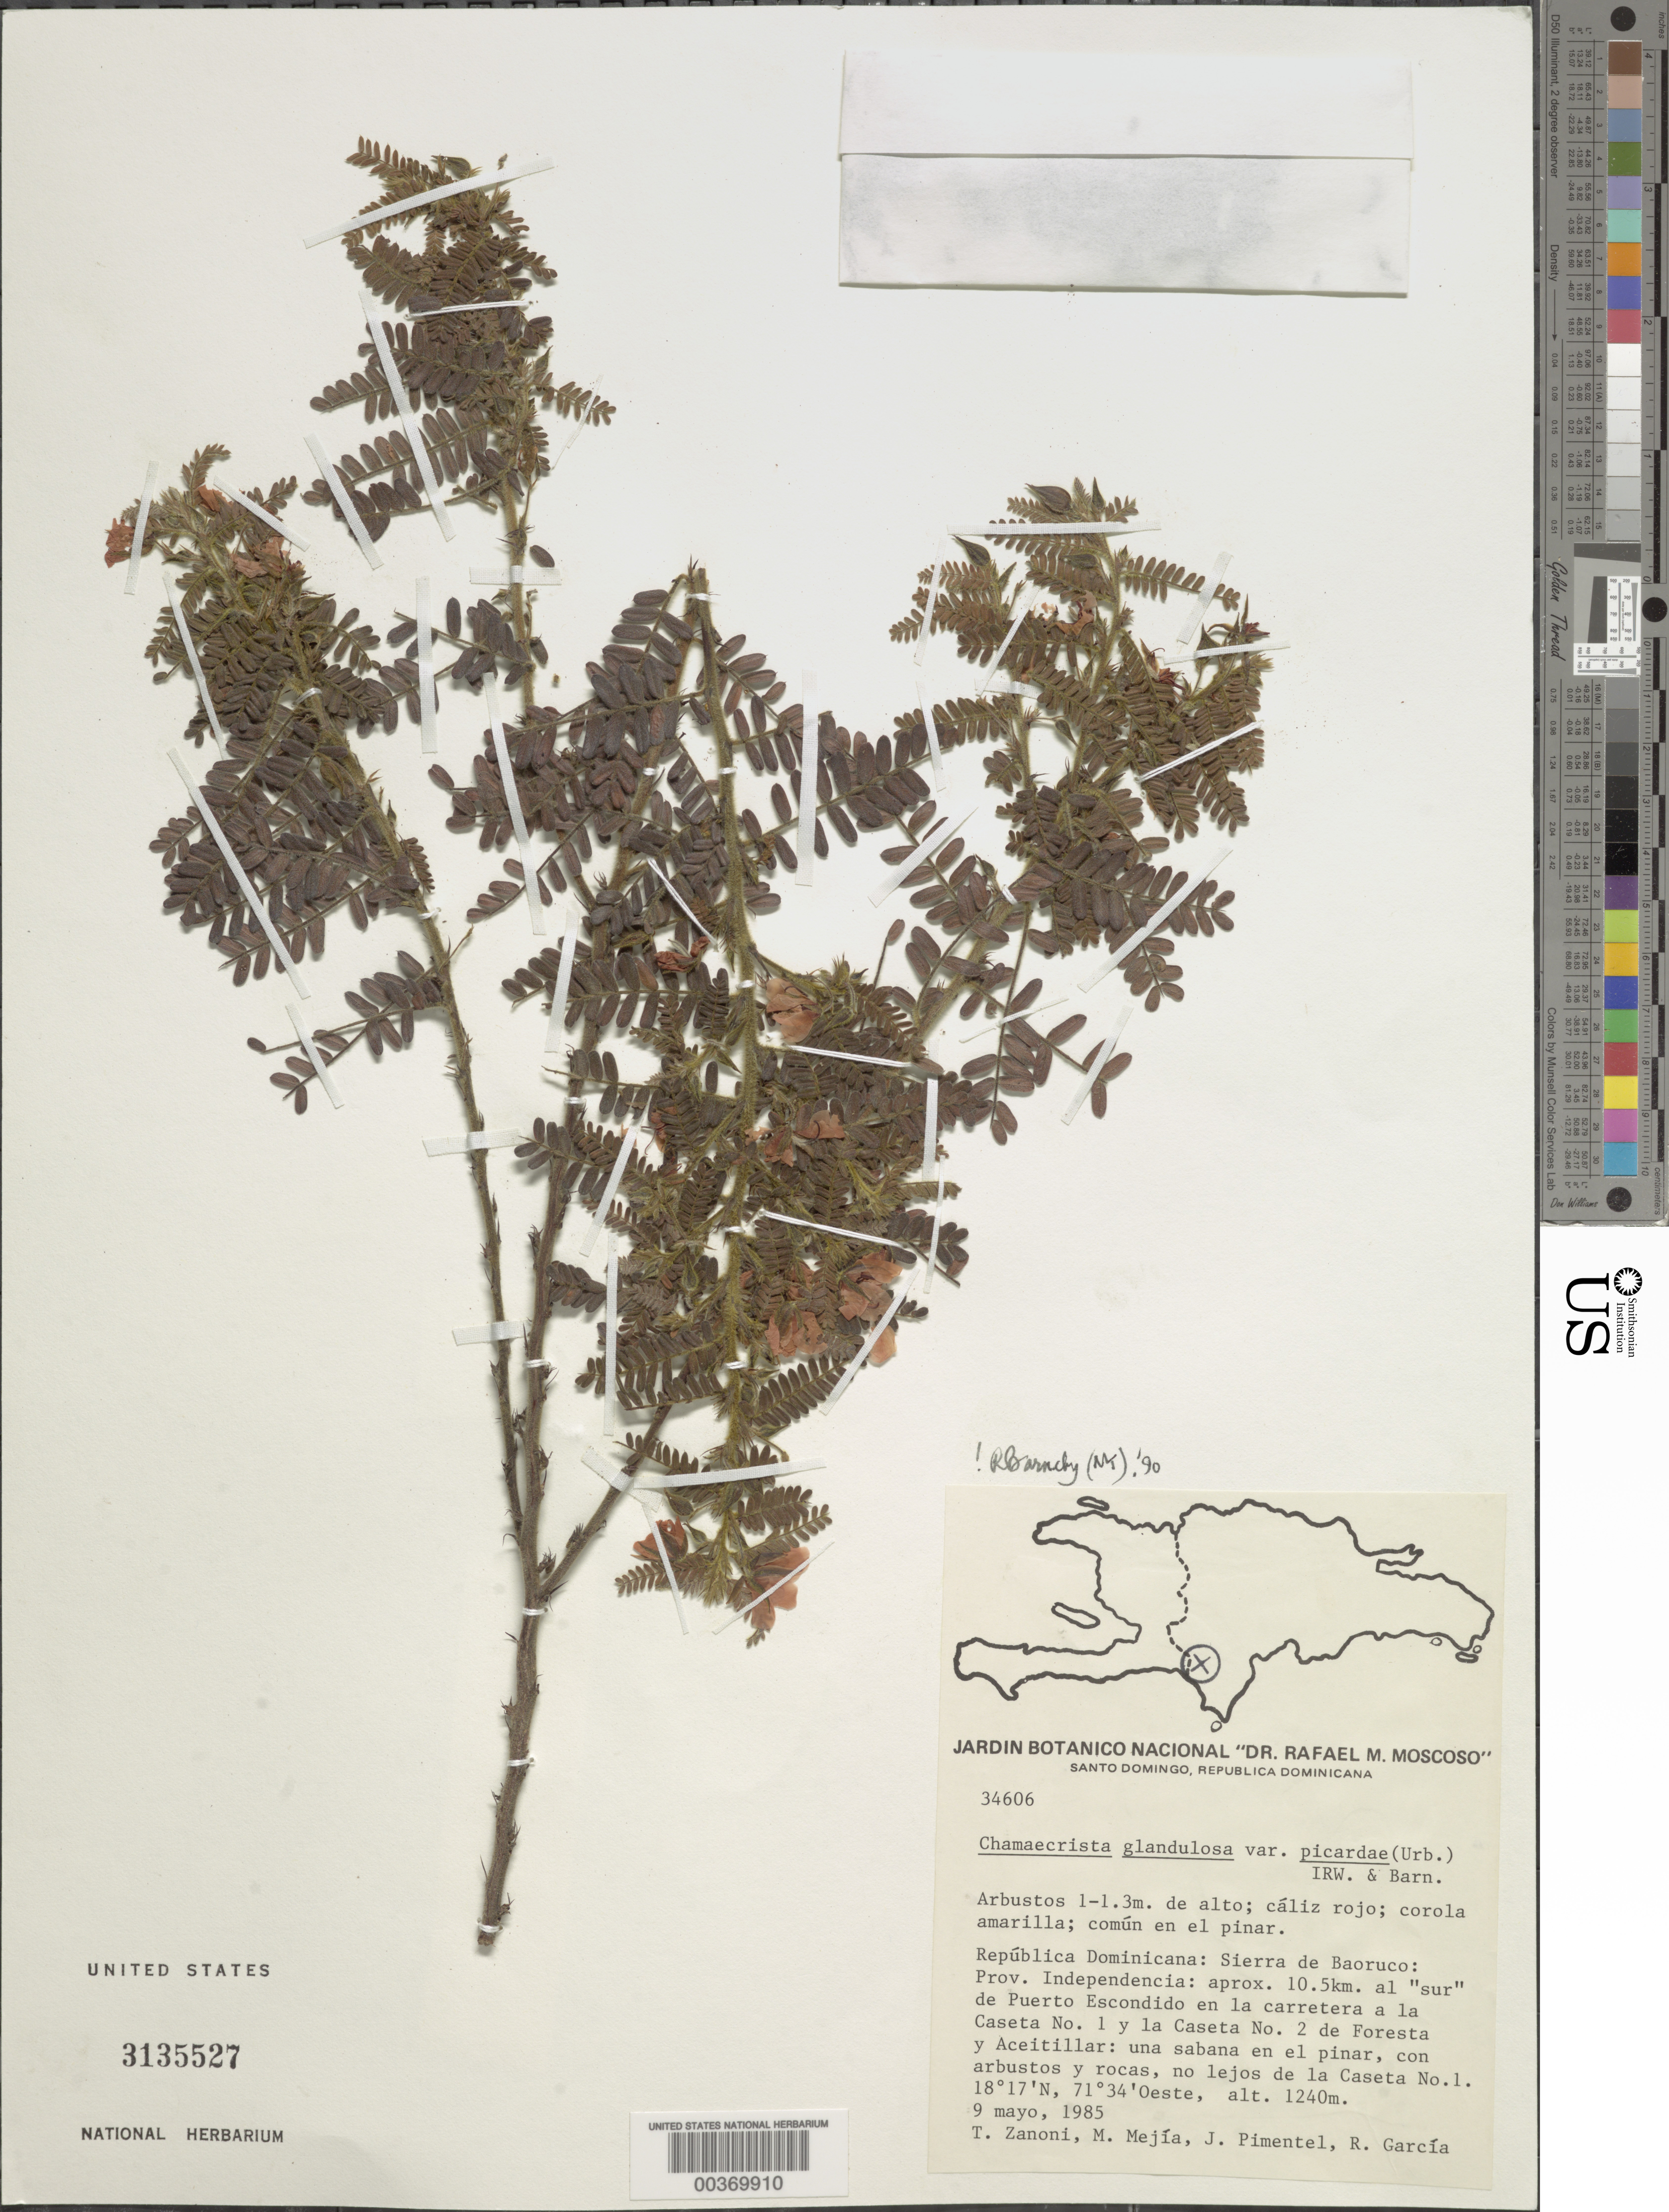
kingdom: Plantae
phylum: Tracheophyta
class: Magnoliopsida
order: Fabales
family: Fabaceae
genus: Chamaecrista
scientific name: Chamaecrista glandulosa var. picardae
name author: (Urb.) H.S. Irwin & Barneby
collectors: T. A. Zanoni, M. Mejia Pimentel, J. Pimentel Baez & R. G. García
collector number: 34606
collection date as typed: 09 May 1985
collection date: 1985-05-09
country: Dominican Republic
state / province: Independencia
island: Hispaniola Island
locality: Sierra de baoruco; 10.5 km al "sur" de puerto escondido en la carretera a la caseta no.1 y la caseta no.2 de foresta y aceitillar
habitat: Sabana ein el pinar, con arbustos y rocas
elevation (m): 1240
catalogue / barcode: US 3135527